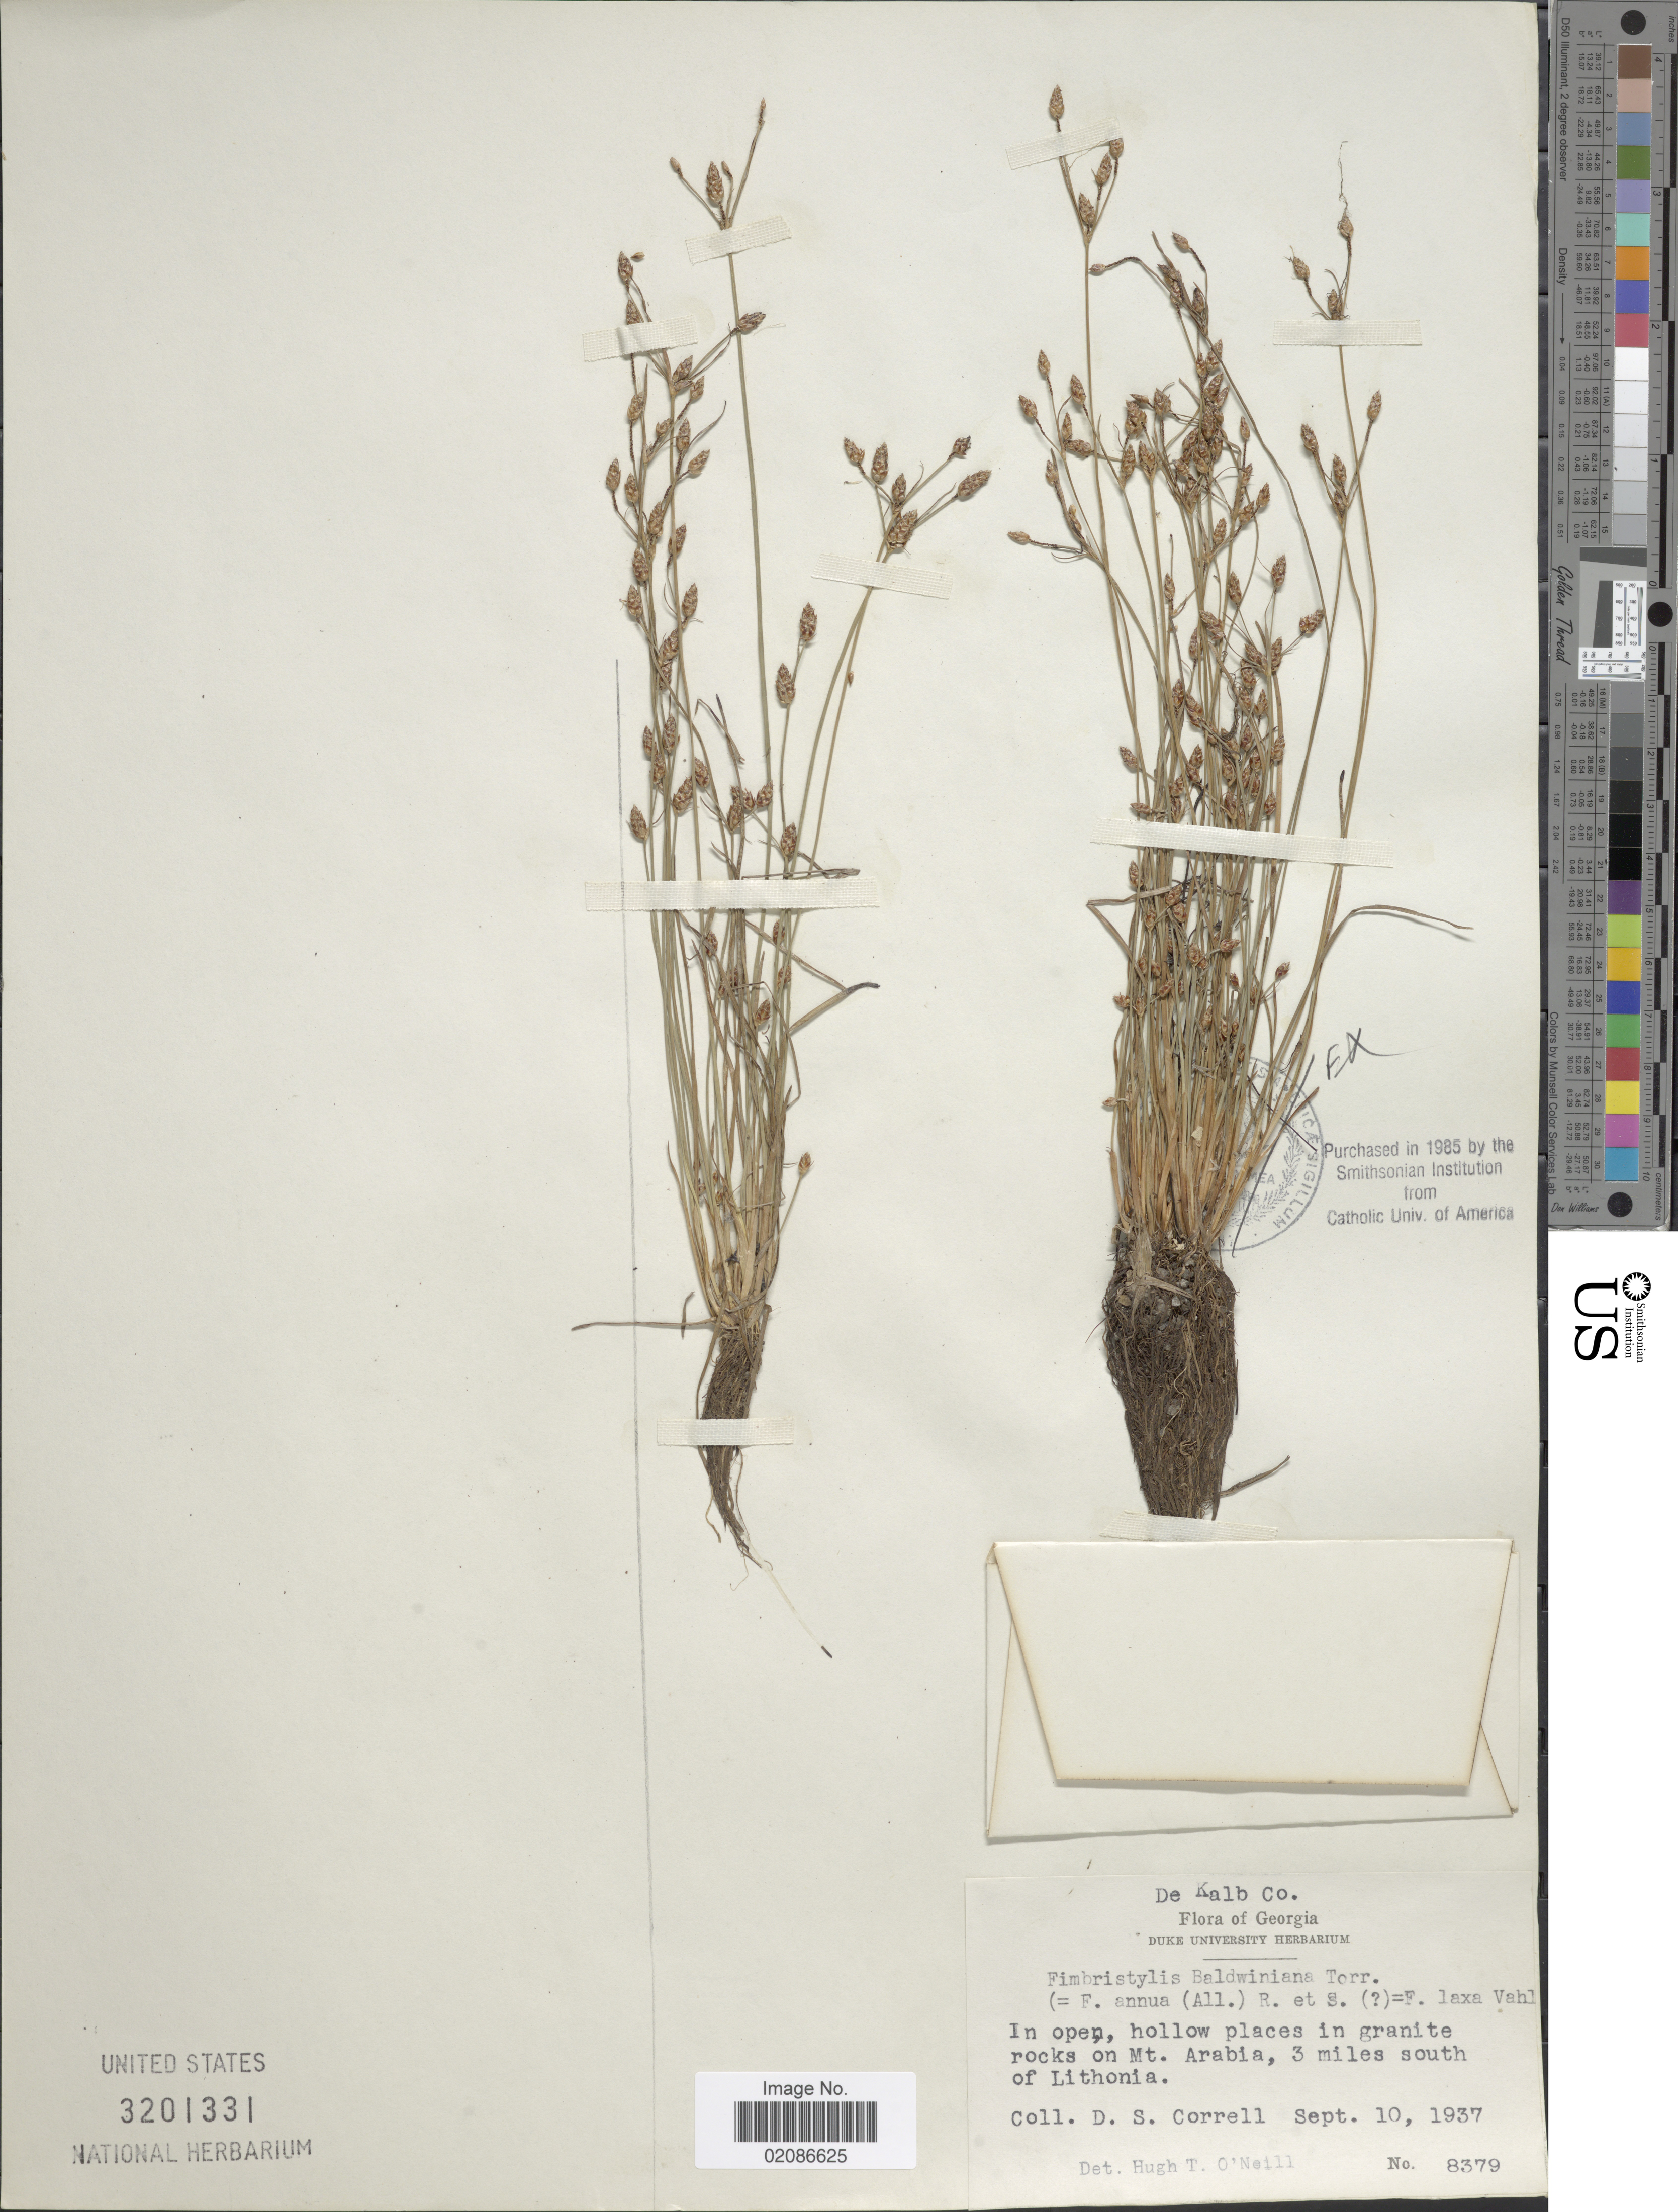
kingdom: Plantae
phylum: Tracheophyta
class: Liliopsida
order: Poales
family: Cyperaceae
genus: Fimbristylis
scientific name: Fimbristylis dichotoma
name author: (L.) Vahl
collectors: D. S. Correll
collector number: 8379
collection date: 1937-09-10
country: United States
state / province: Georgia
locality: De Kalb Co. In open, hollow places in granite rocks on Mt. Arabia, 3 miles south of Lithonia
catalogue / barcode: US 3201331